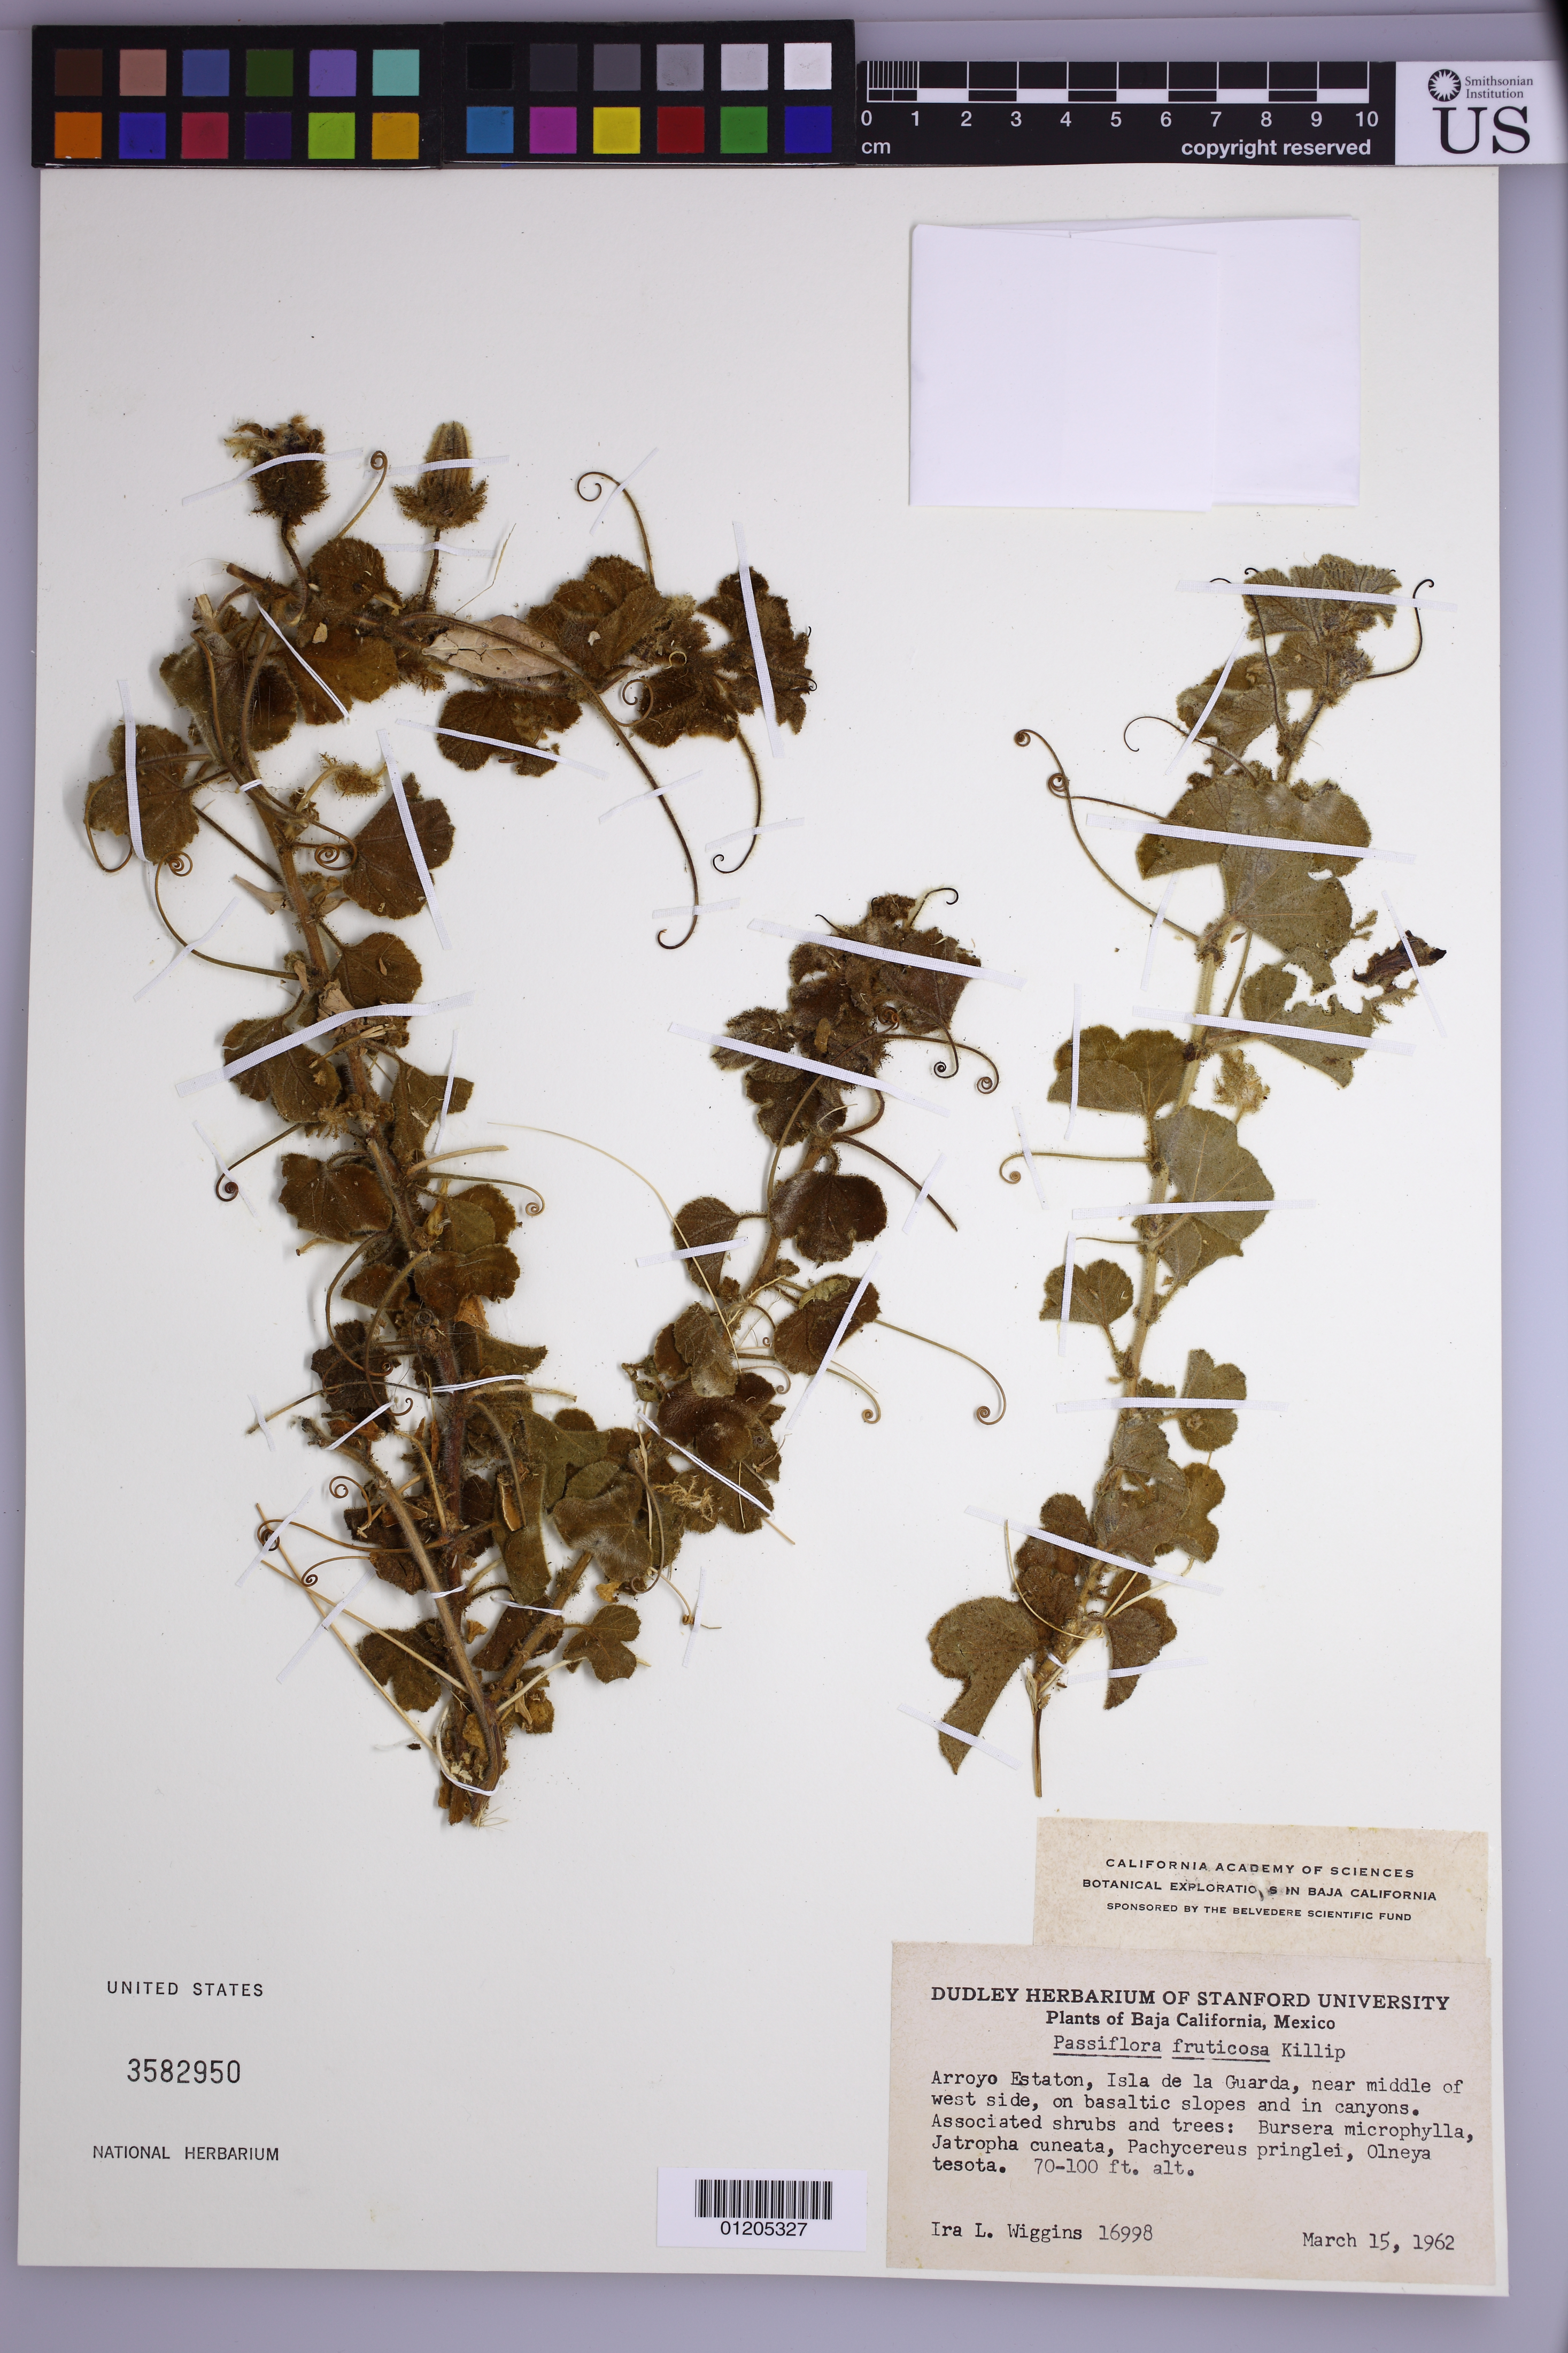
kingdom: Plantae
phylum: Tracheophyta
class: Magnoliopsida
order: Malpighiales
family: Passifloraceae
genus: Passiflora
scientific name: Passiflora palmeri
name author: Rose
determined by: Svoboda, Harlan T., (NA), US Department of Agriculture (UNITED STATES)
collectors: I. L. Wiggins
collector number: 16998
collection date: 1962-03-15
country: Mexico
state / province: Baja California Norte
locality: Arroyo Estaton, Isla de la Guarda, near middle of west side, on basaltic slopes and in canyons.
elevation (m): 21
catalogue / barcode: US 3582950